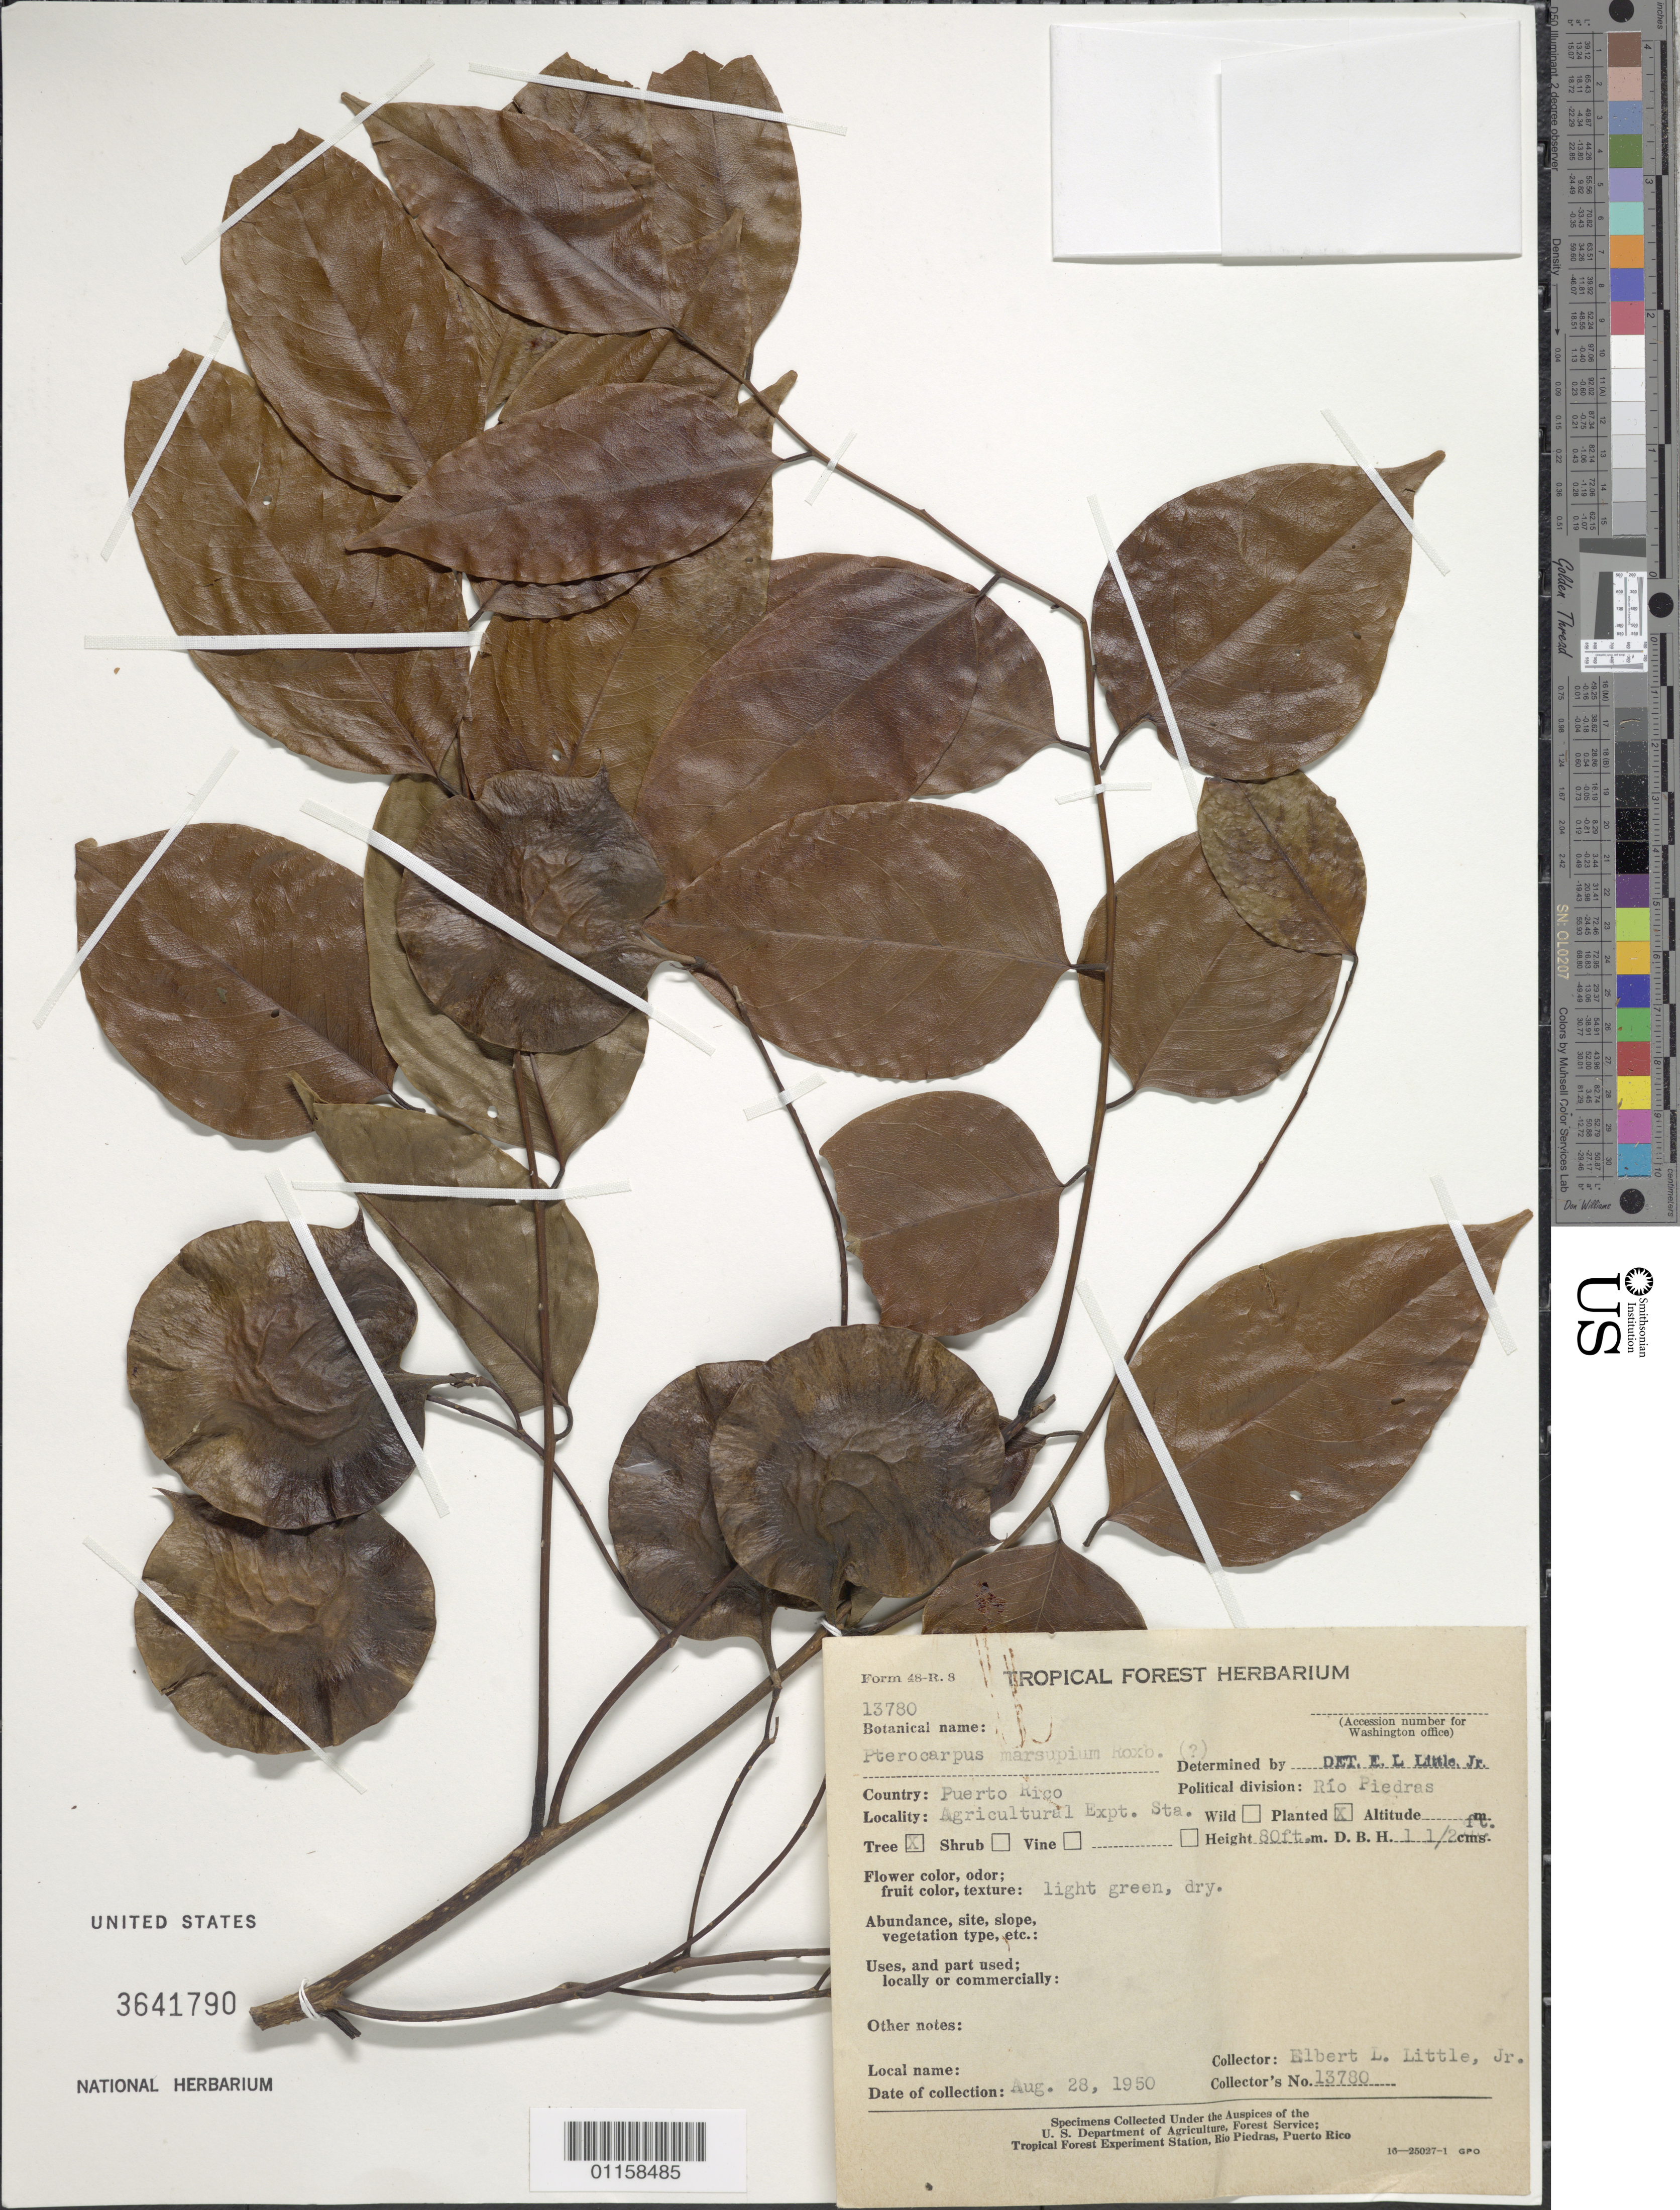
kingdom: Plantae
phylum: Tracheophyta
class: Magnoliopsida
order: Fabales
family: Fabaceae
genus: Pterocarpus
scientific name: Pterocarpus marsupium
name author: Roxb.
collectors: E. L. Little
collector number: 13780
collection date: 1950-08-28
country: Puerto Rico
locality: Río Piedras, Agricultural Expt. Sta.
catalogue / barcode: US 3641790